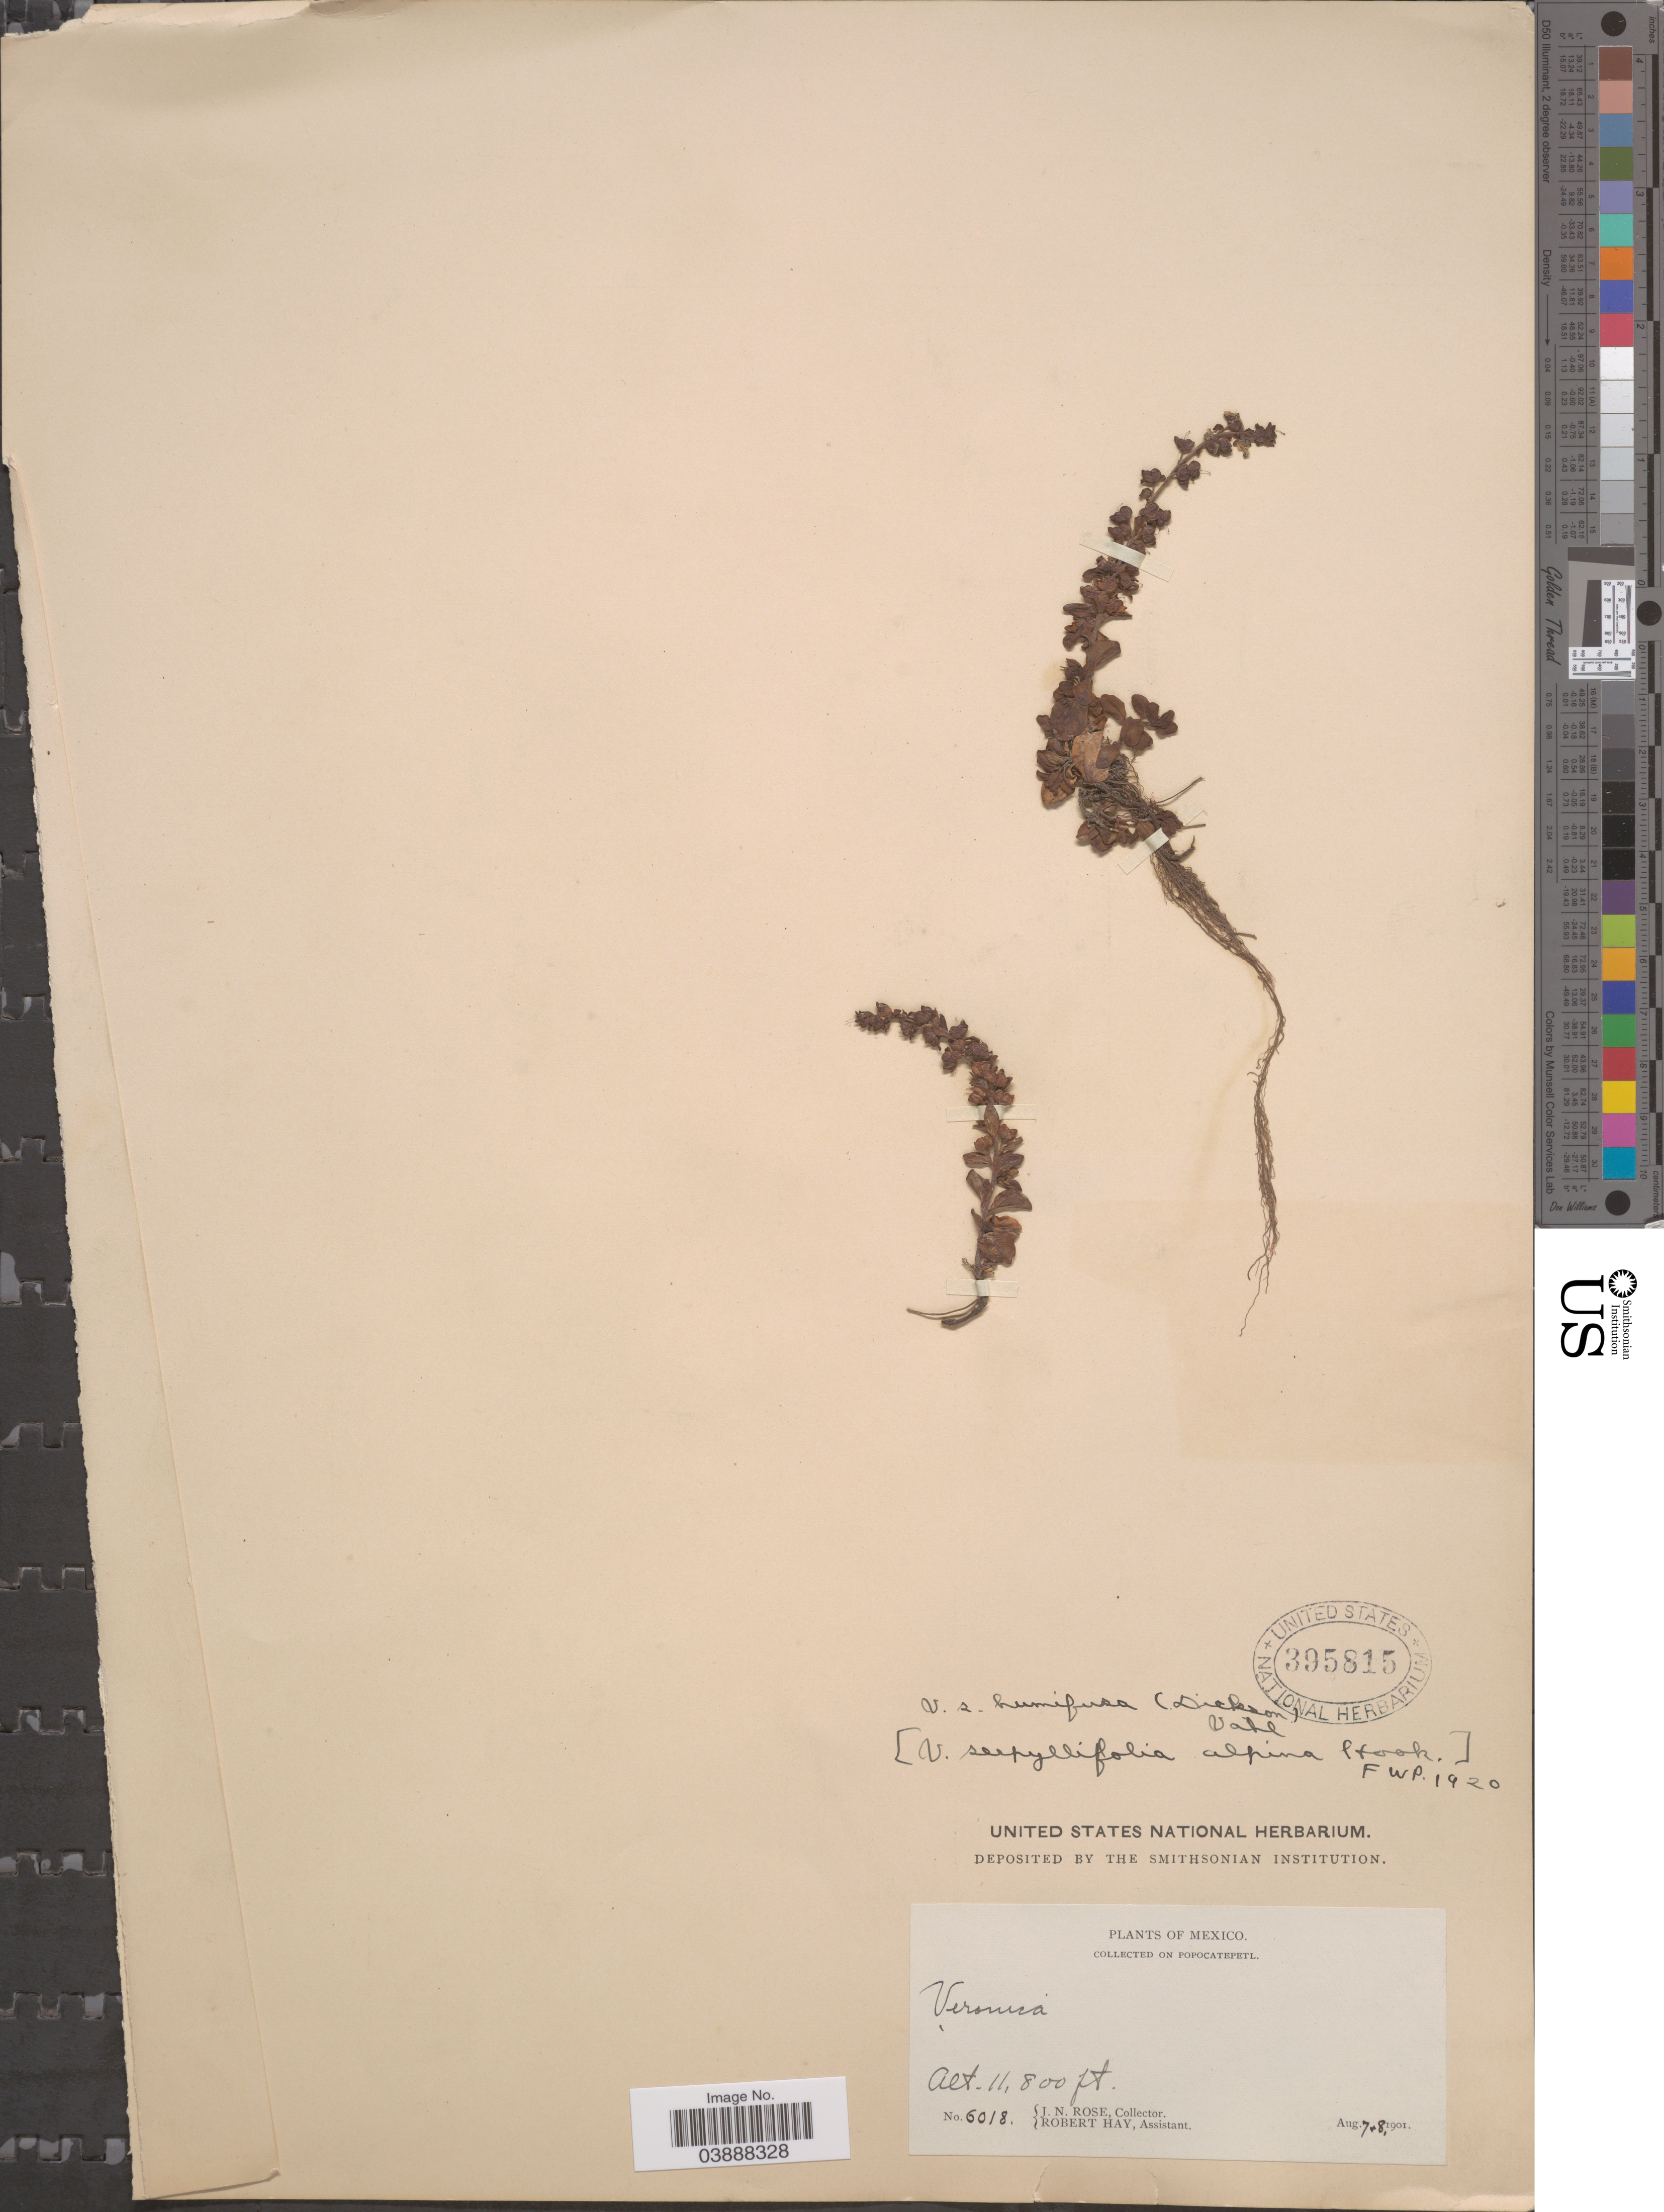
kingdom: Plantae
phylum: Tracheophyta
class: Magnoliopsida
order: Lamiales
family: Plantaginaceae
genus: Veronica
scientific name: Veronica mexicana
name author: S. Watson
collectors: J. N. Rose & R. H. Hay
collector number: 6018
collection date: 1901-08-07/1901-08-08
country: Mexico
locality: On Popocatepetl.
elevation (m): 3597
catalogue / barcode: US 395815